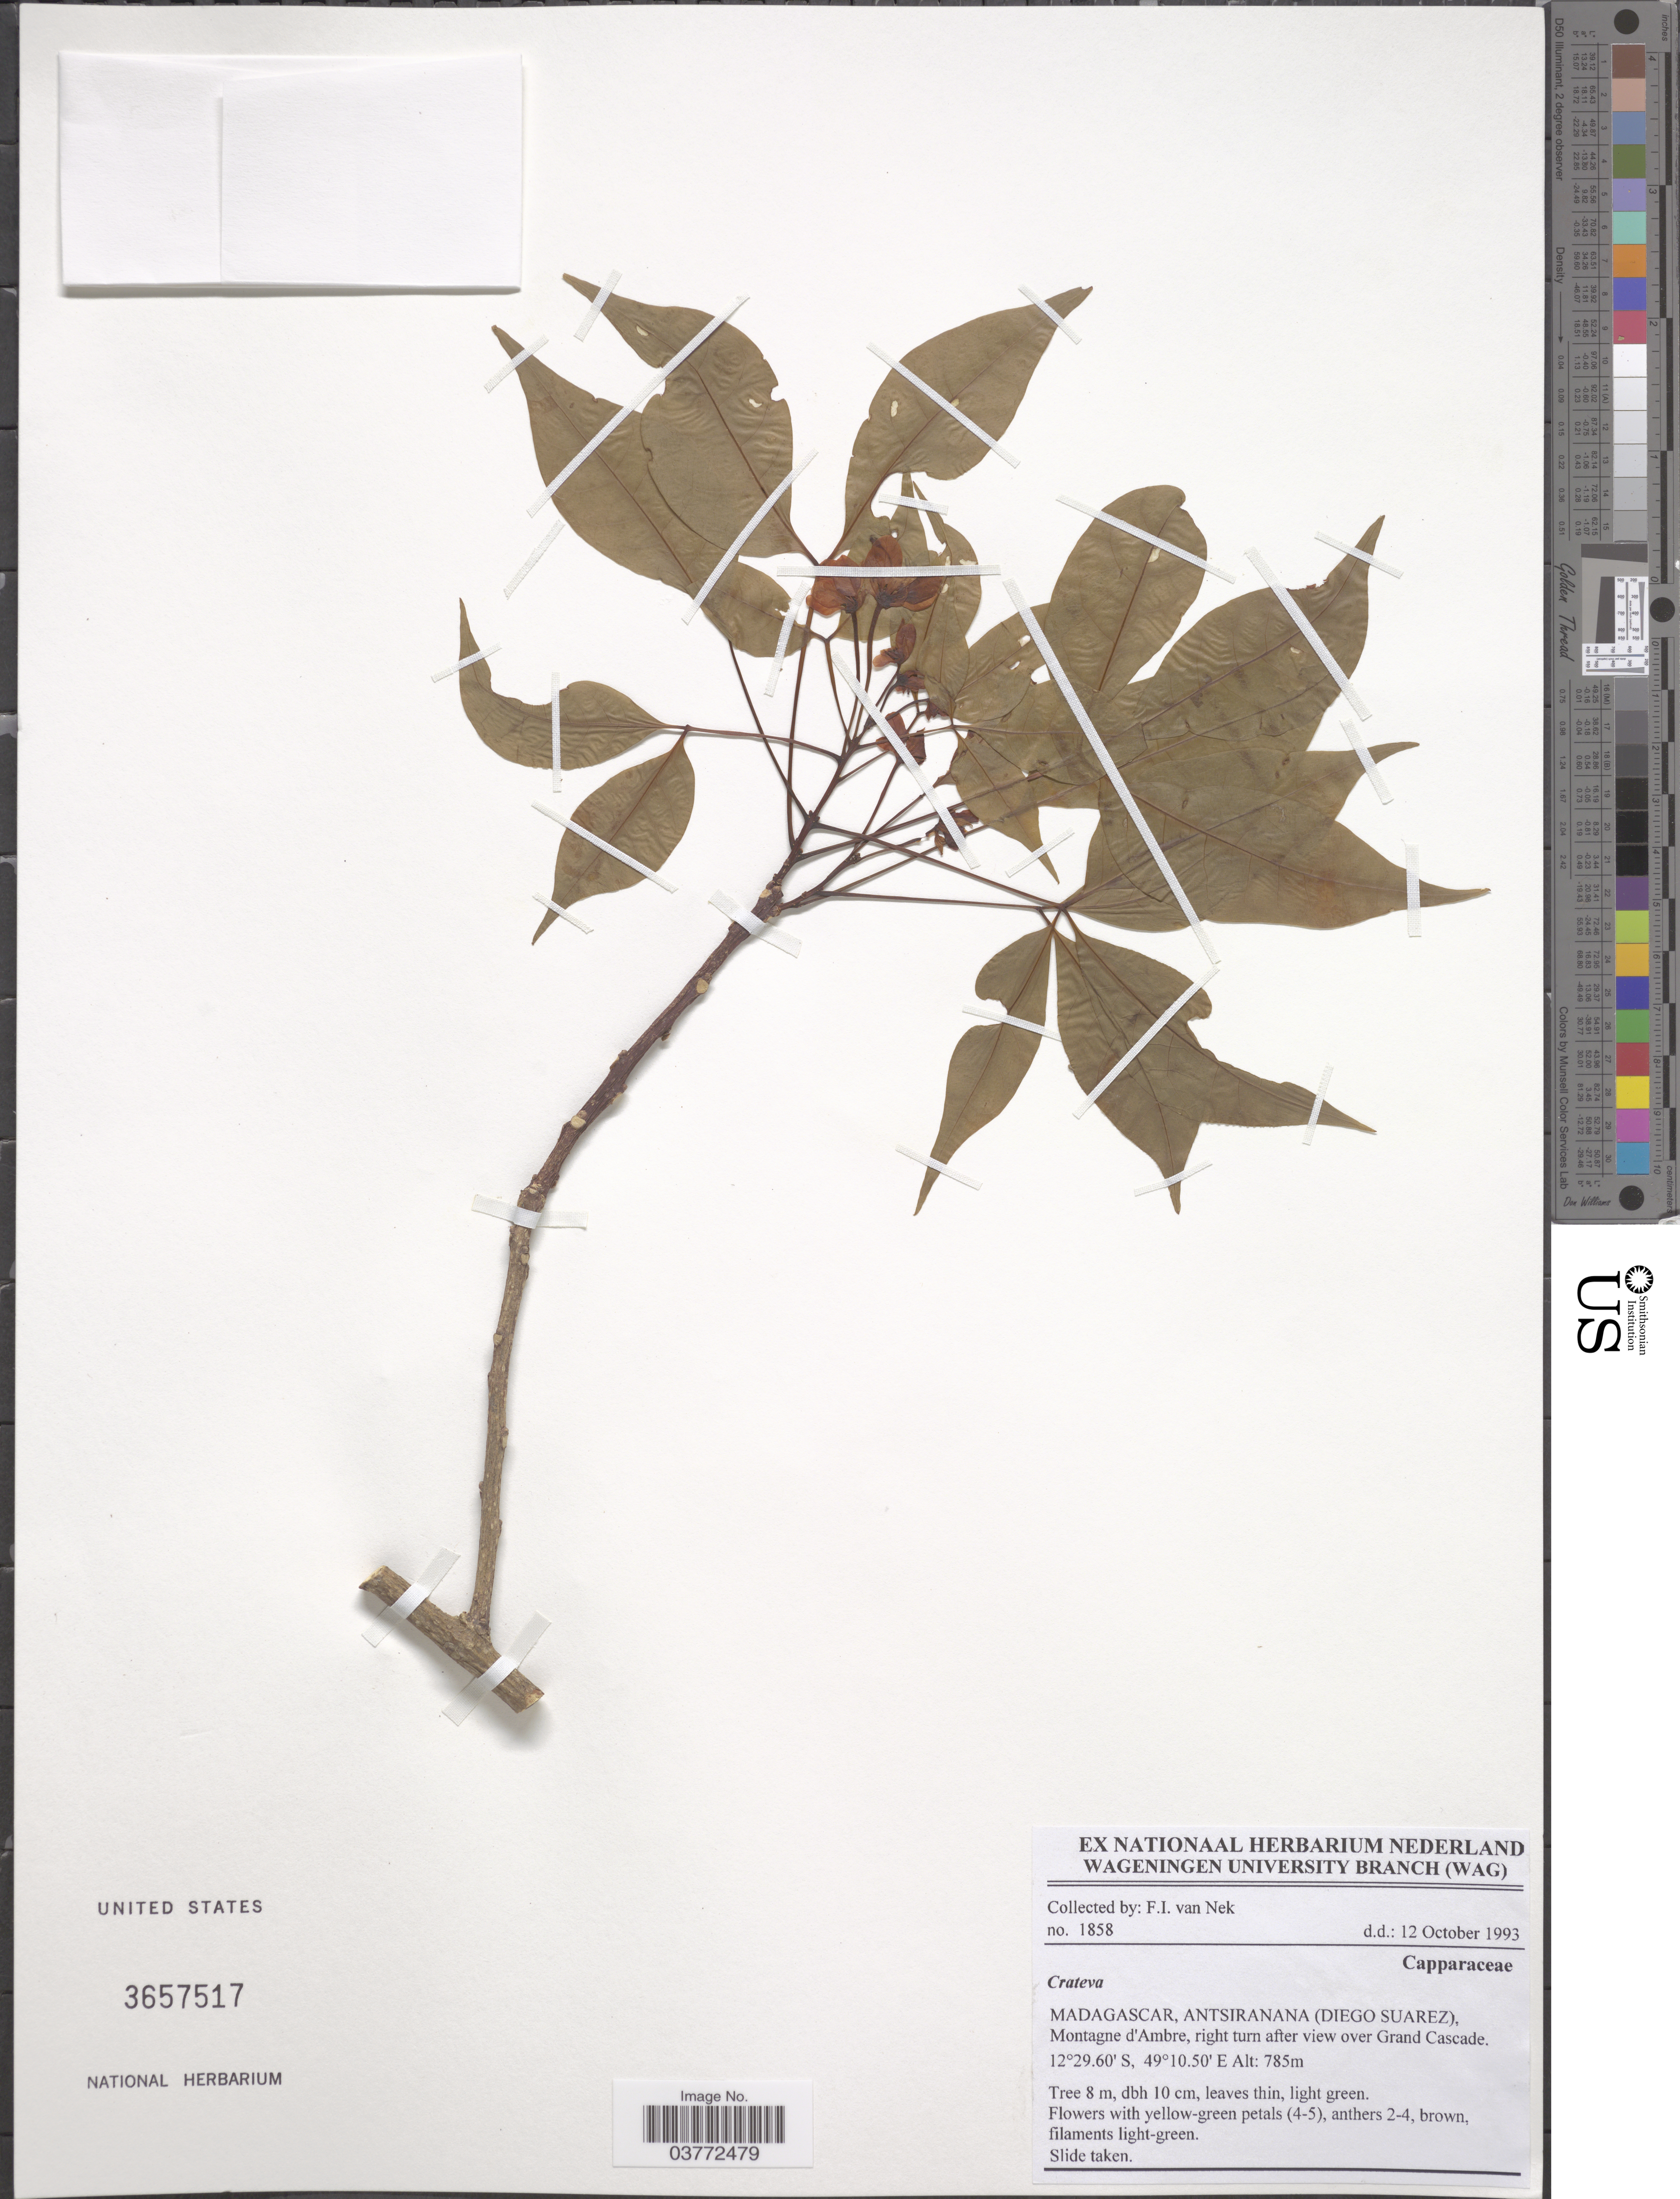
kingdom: Plantae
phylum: Tracheophyta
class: Magnoliopsida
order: Brassicales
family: Capparaceae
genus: Crateva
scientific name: Crateva sp.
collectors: F. van Nek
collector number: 1858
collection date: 1993-10-12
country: Madagascar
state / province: Diana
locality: (Diego Suarez), Montagne d'Ambre, right turn after view over Grand Cascade.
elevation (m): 785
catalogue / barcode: US 3657517